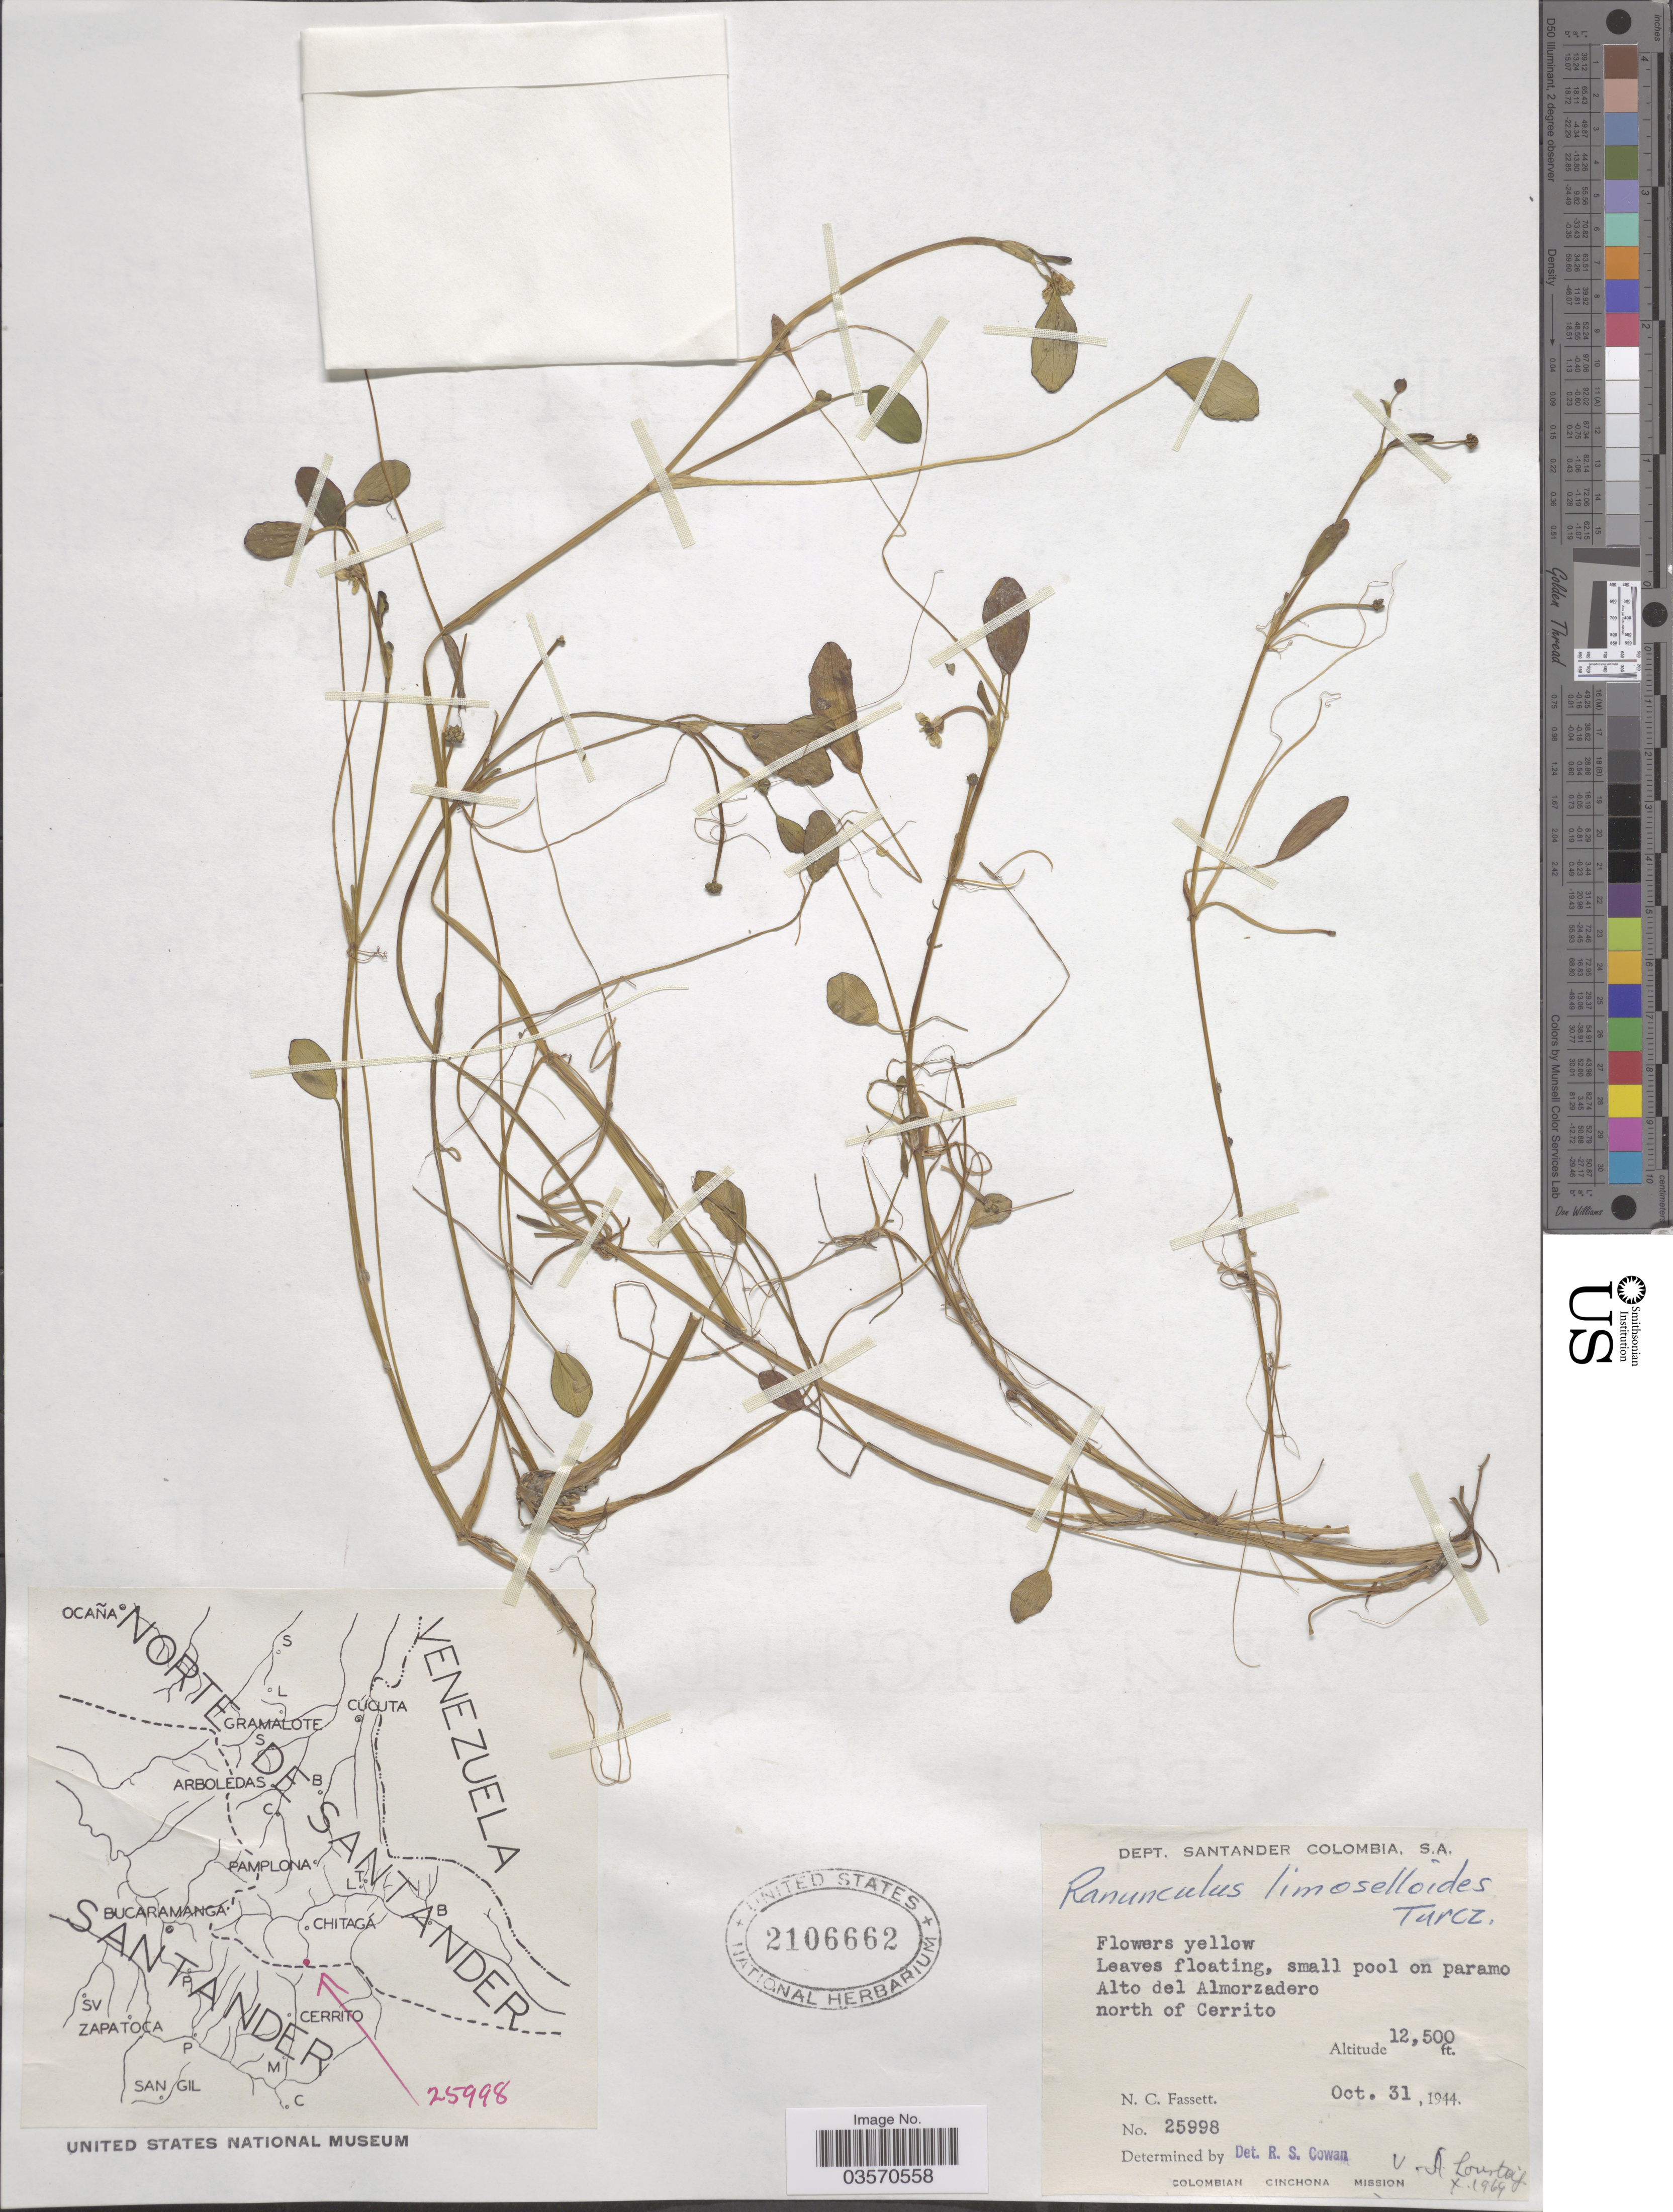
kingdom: Plantae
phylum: Tracheophyta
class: Magnoliopsida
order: Ranunculales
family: Ranunculaceae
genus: Ranunculus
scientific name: Ranunculus limoselloides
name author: Turcz.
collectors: N. C. Fassett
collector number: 25998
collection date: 1944-10-31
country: Colombia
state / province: Santander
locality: Dept. Santander Colombia, S.A. Alto del Almorzadero north of Cerrito.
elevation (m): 3810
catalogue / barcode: US 2106662